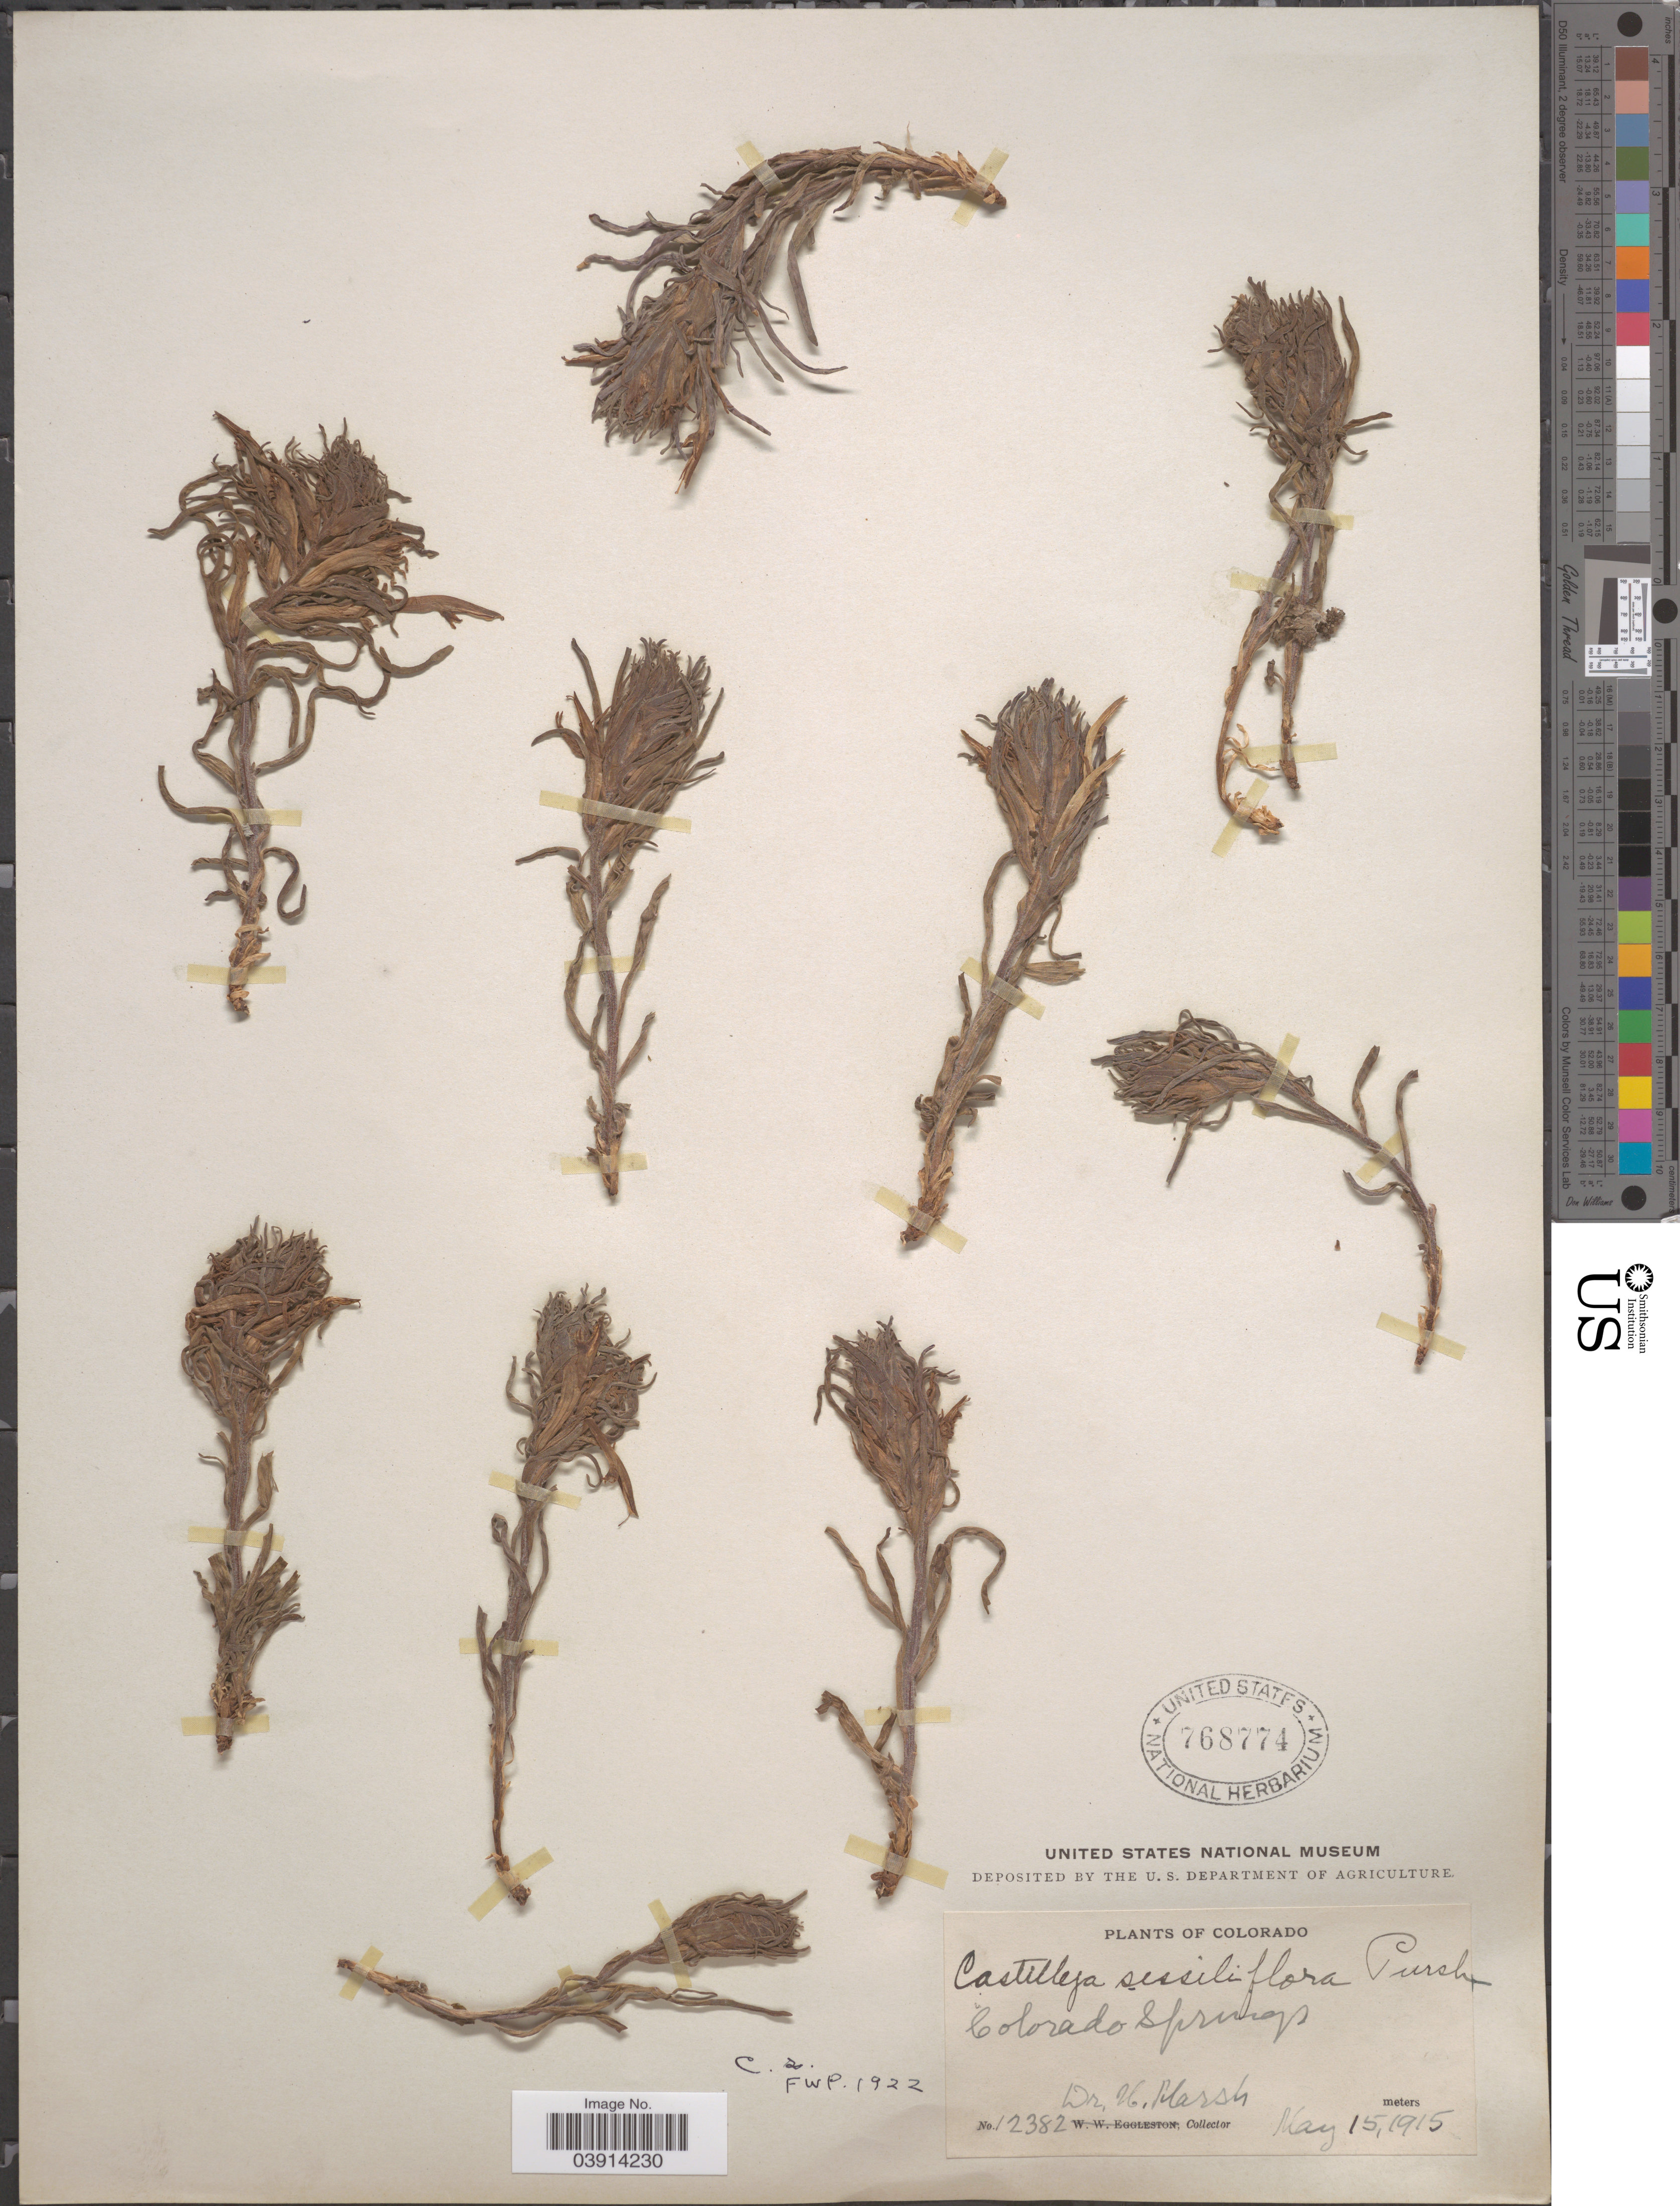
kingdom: Plantae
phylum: Tracheophyta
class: Magnoliopsida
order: Lamiales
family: Orobanchaceae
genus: Castilleja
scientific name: Castilleja sessiliflora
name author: Pursh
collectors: H. Marsh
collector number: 12382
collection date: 1915-05-15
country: United States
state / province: Colorado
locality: Colorado Springs.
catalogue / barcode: US 768774